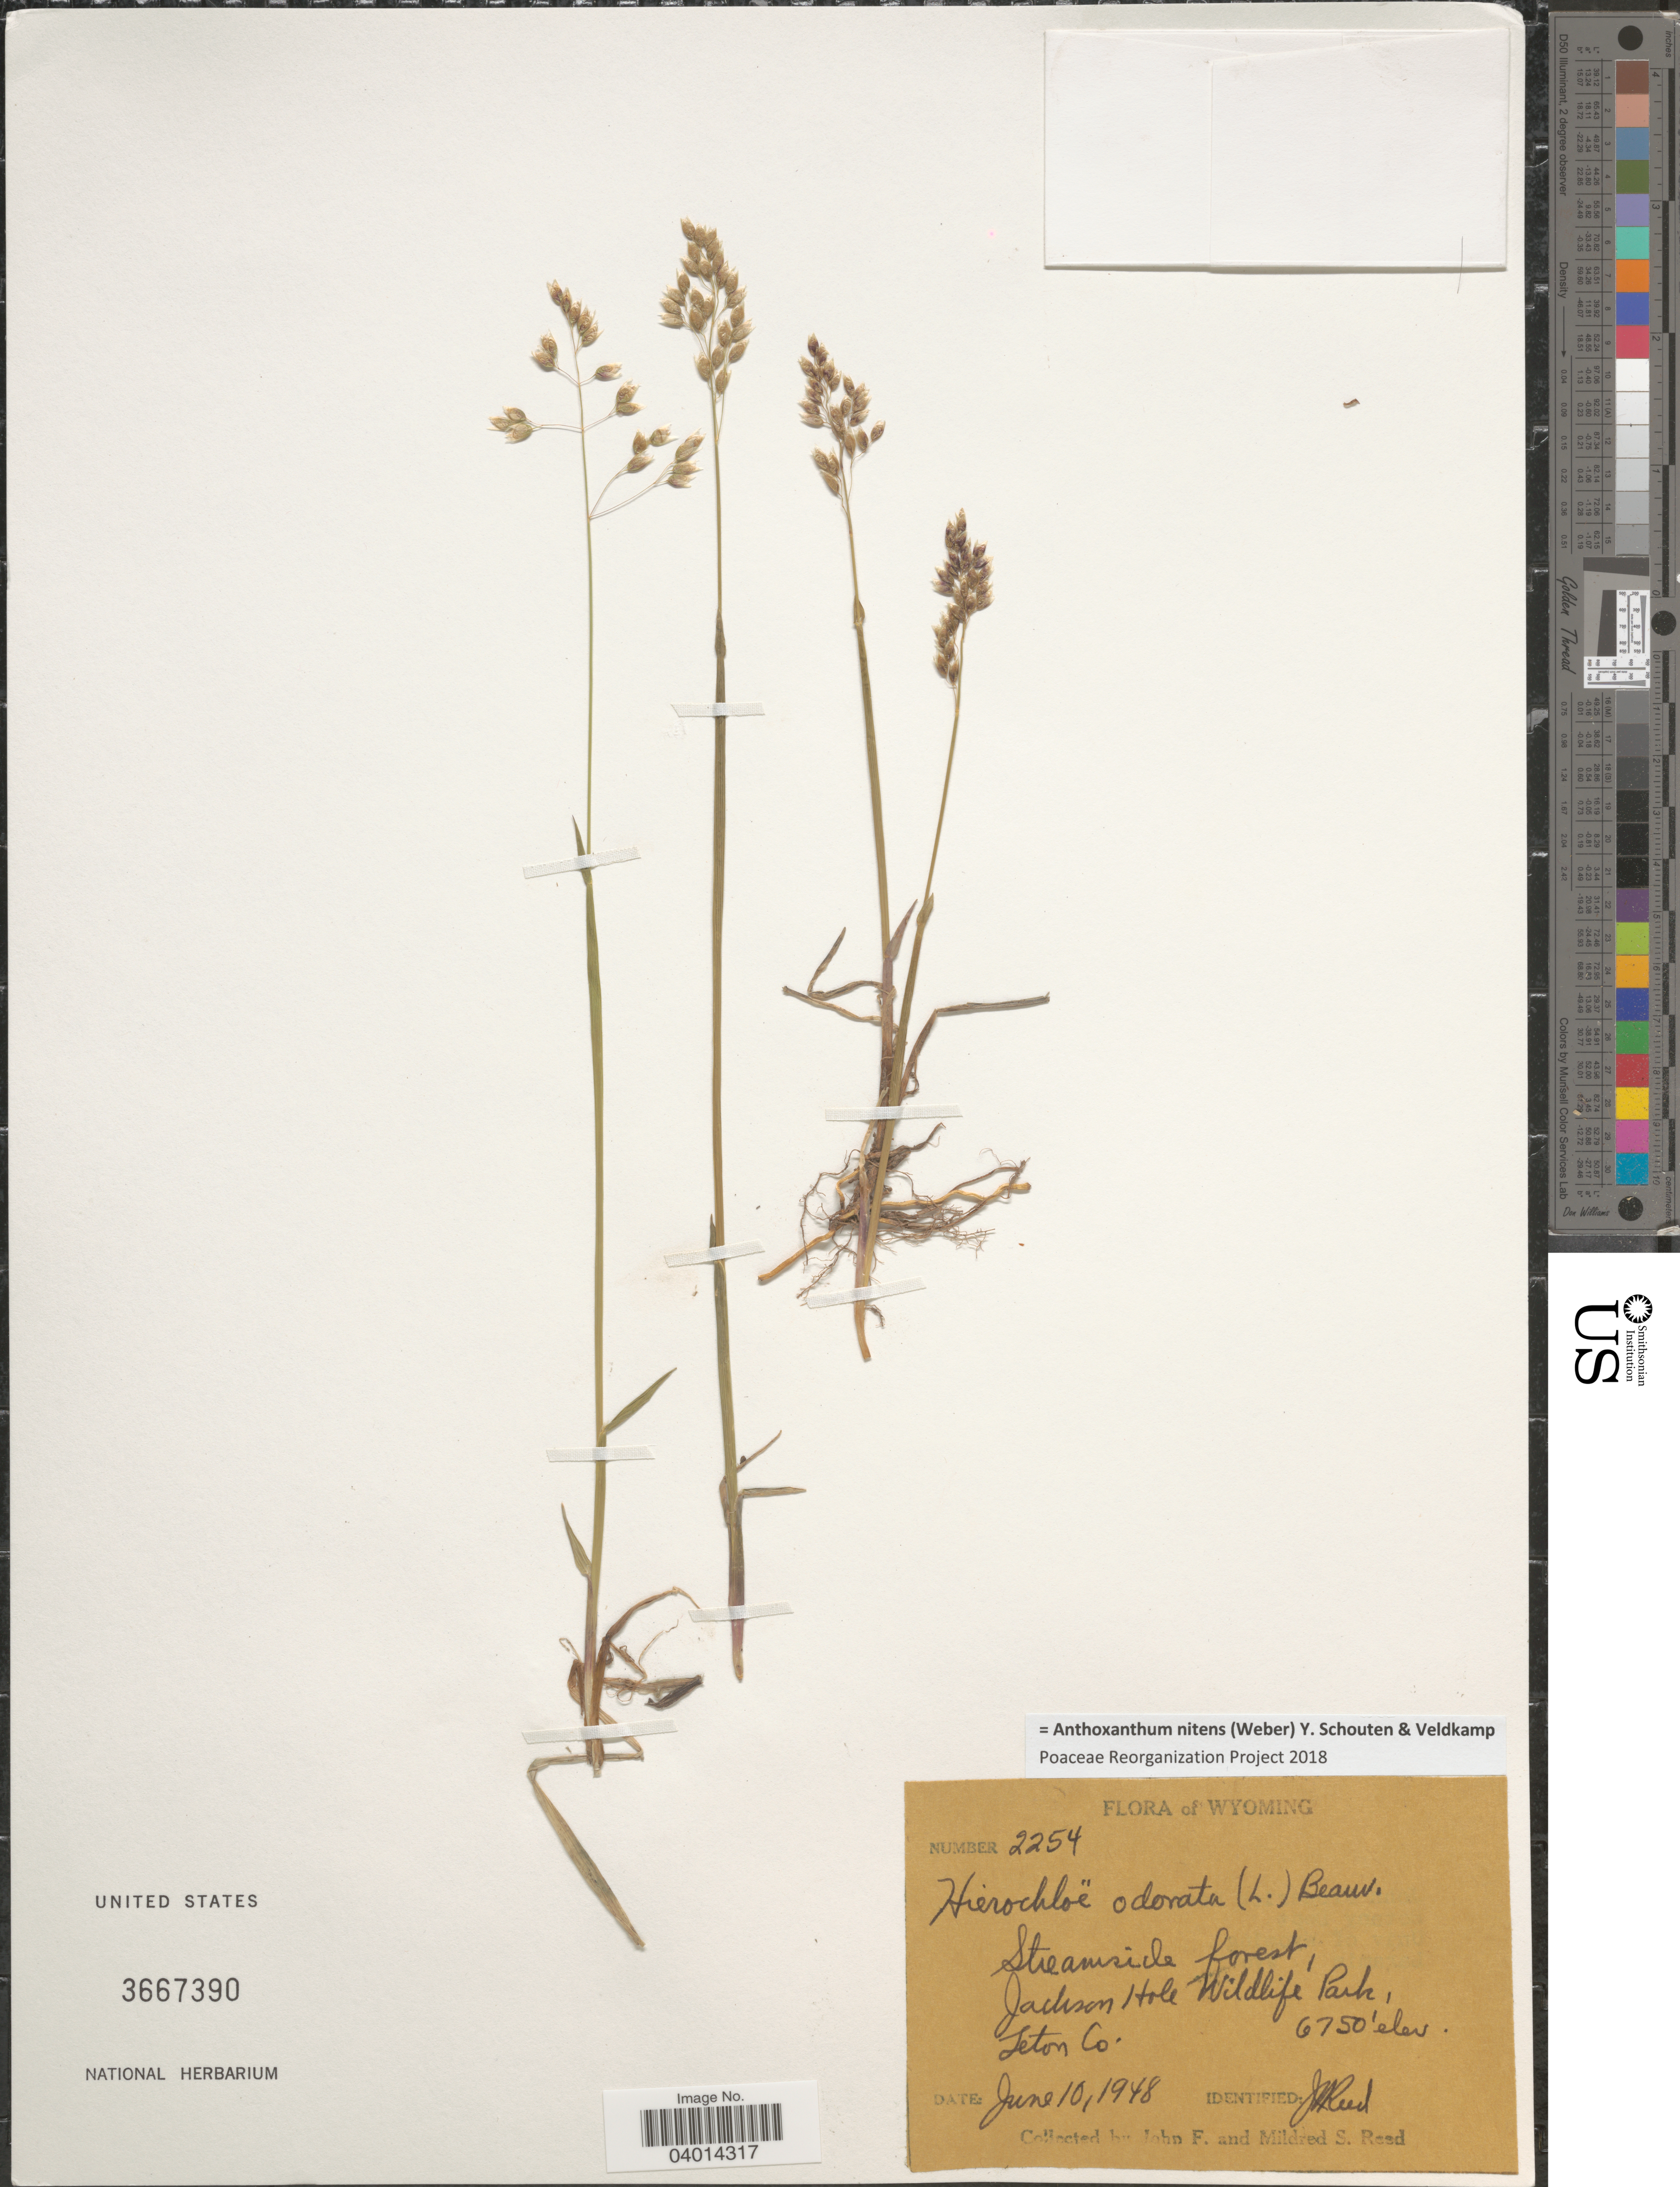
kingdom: Plantae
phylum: Tracheophyta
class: Liliopsida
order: Poales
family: Poaceae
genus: Anthoxanthum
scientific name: Anthoxanthum nitens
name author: (G.H. Weber) R.T.A. Schouten & Veldkamp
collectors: J. Reed & M. Reed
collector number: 2254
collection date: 1948-06-10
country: United States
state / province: Wyoming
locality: Streamside forest, Jackson Hole Wildlife Park, Teton Co.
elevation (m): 2057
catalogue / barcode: US 3667390